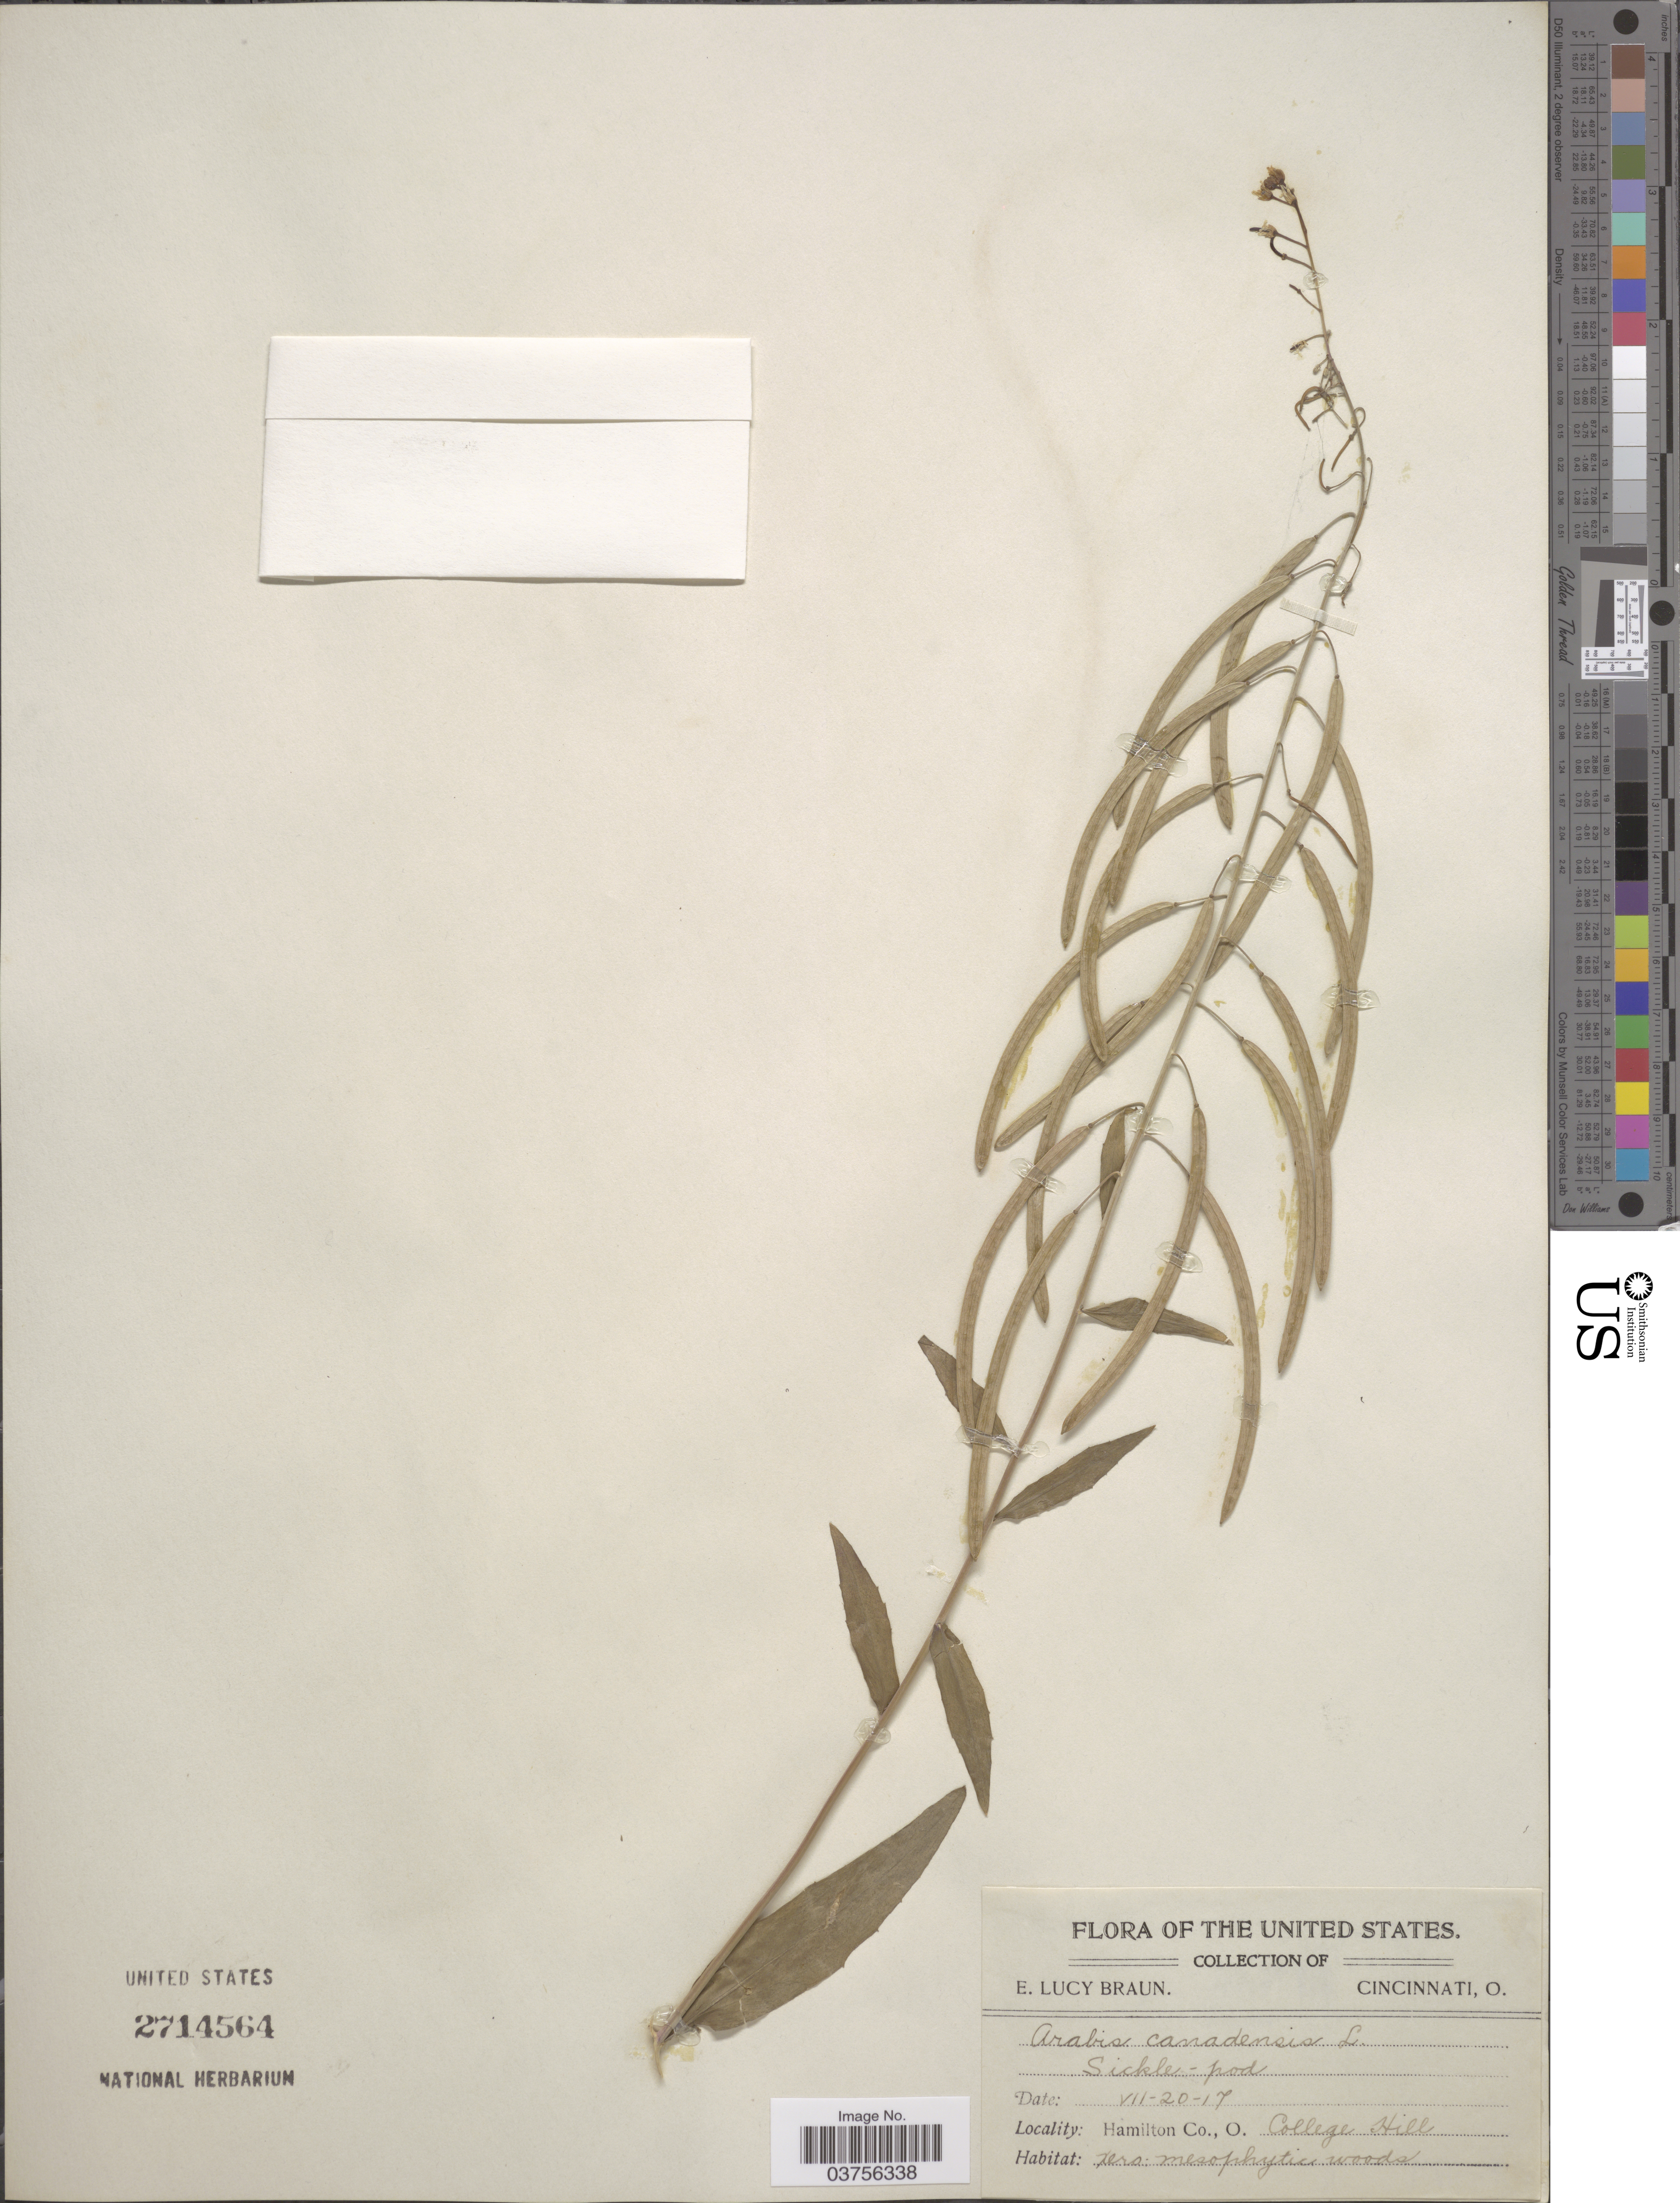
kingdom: Plantae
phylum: Tracheophyta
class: Magnoliopsida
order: Brassicales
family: Brassicaceae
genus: Arabis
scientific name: Arabis canadensis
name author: L.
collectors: E. L. Braun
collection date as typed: Transcribed d/m/y: 20/7/17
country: United States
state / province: Ohio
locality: Hamilton Co. College Hill.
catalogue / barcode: US 2714564